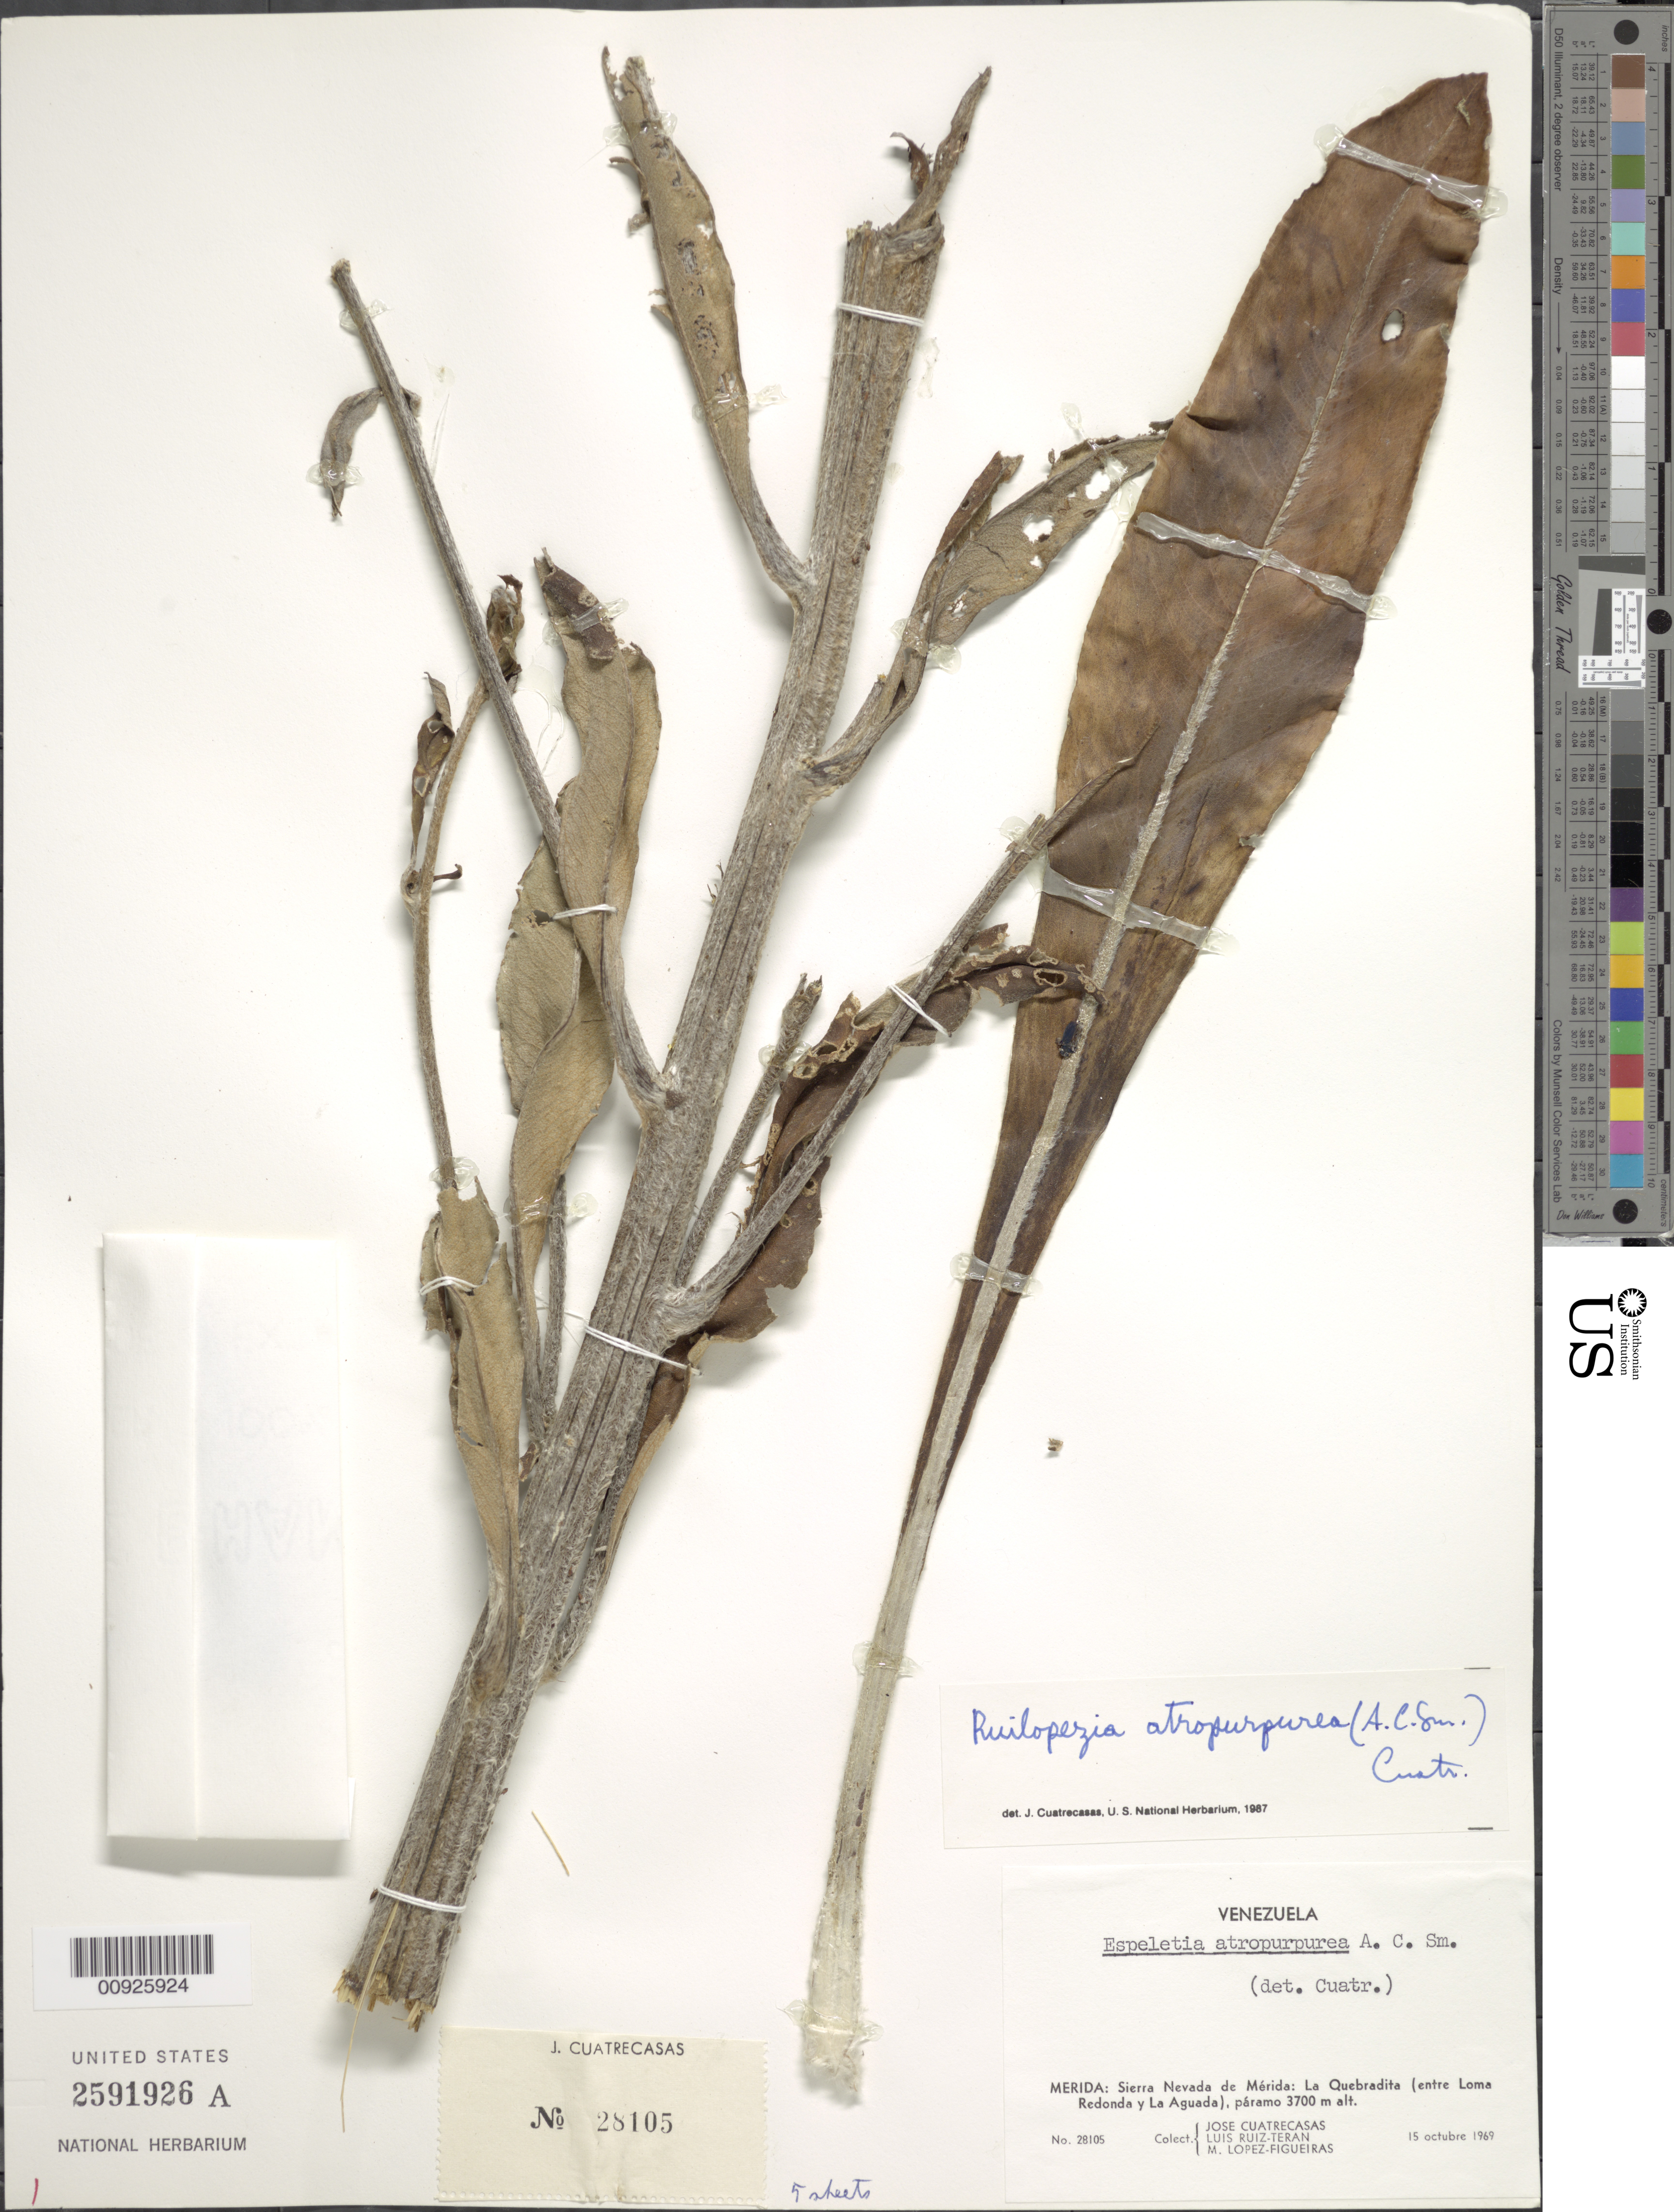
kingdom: Plantae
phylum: Tracheophyta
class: Magnoliopsida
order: Asterales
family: Asteraceae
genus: Ruilopezia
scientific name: Ruilopezia atropurpurea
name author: (A.C. Sm.) Cuatrec.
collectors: J. Cuatrecasas, L. E. Ruíz-Terán & M. López Figueiras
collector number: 28105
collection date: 1969-10-15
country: Venezuela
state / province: Mérida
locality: Sierra Nevada de Mérida: La Quebradita (entre Loma Redonda y La Aguada) páramo.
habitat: Páramo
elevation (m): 3700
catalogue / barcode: US 2591926A